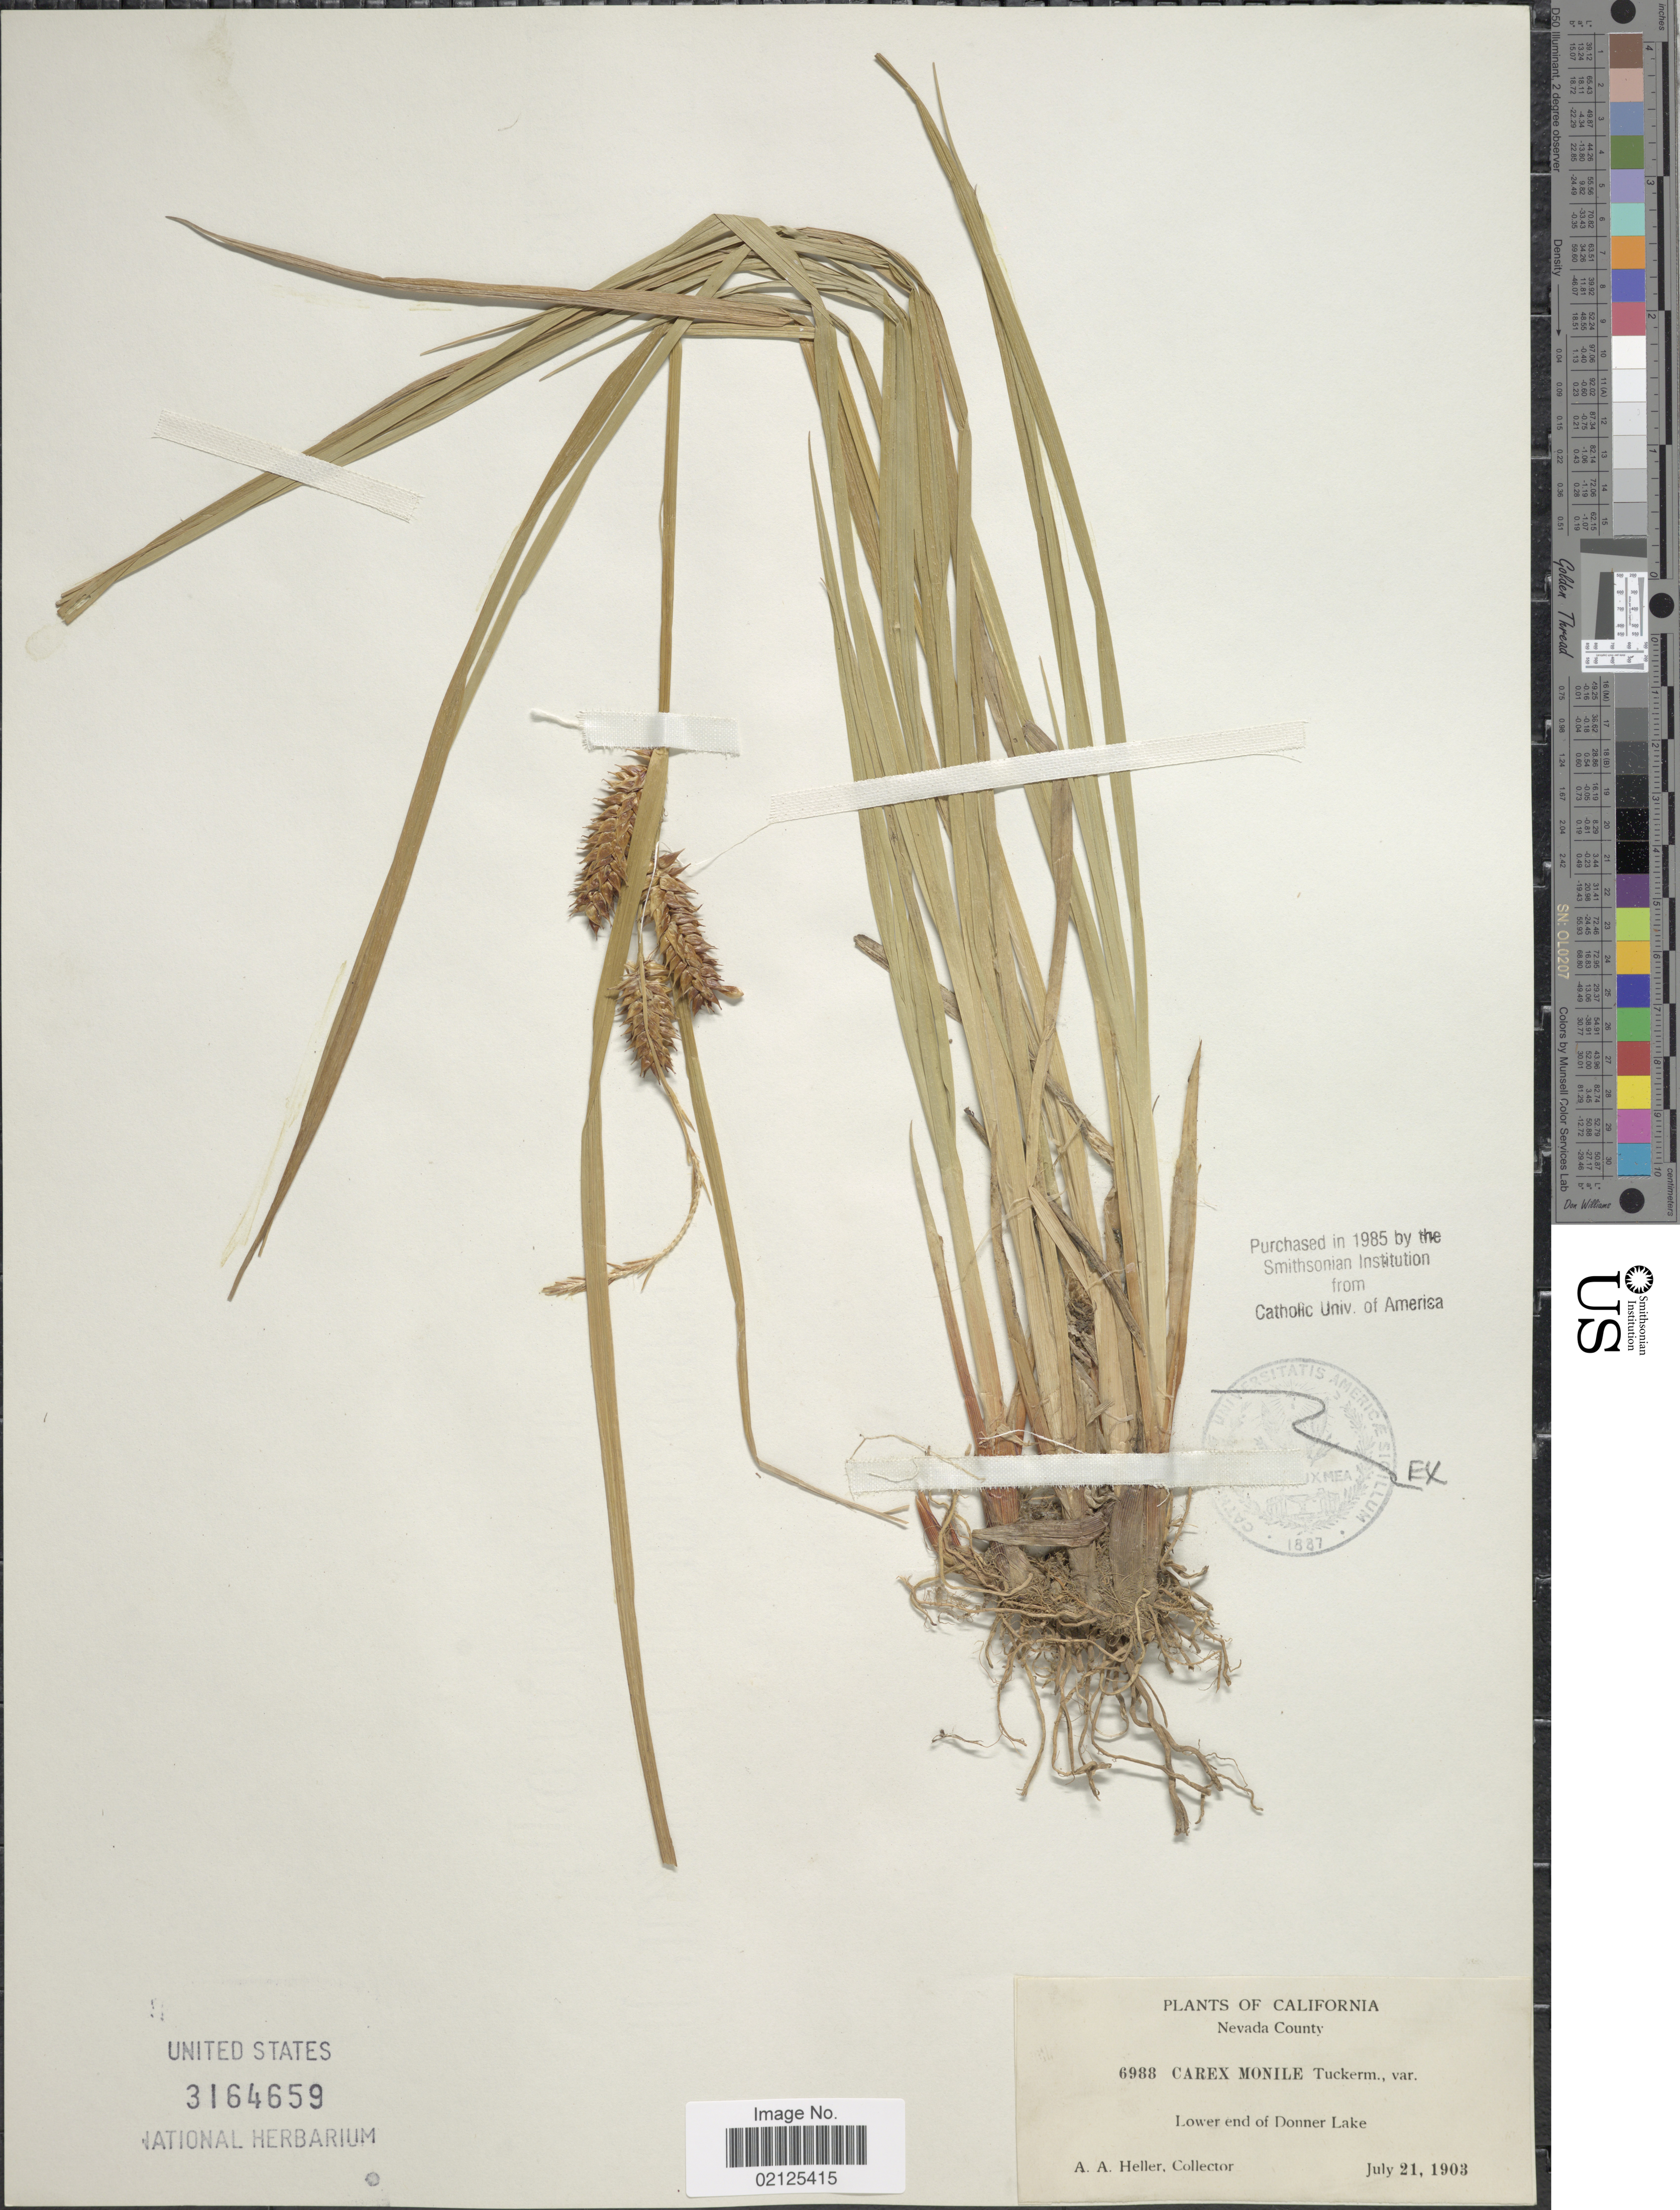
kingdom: Plantae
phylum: Tracheophyta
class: Liliopsida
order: Poales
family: Cyperaceae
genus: Carex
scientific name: Carex vesicaria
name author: L.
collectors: A. A. Heller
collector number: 6988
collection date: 1903-07-21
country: United States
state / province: California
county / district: Nevada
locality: Nevada County, Lower end of Donner Lake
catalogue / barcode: US 3164659